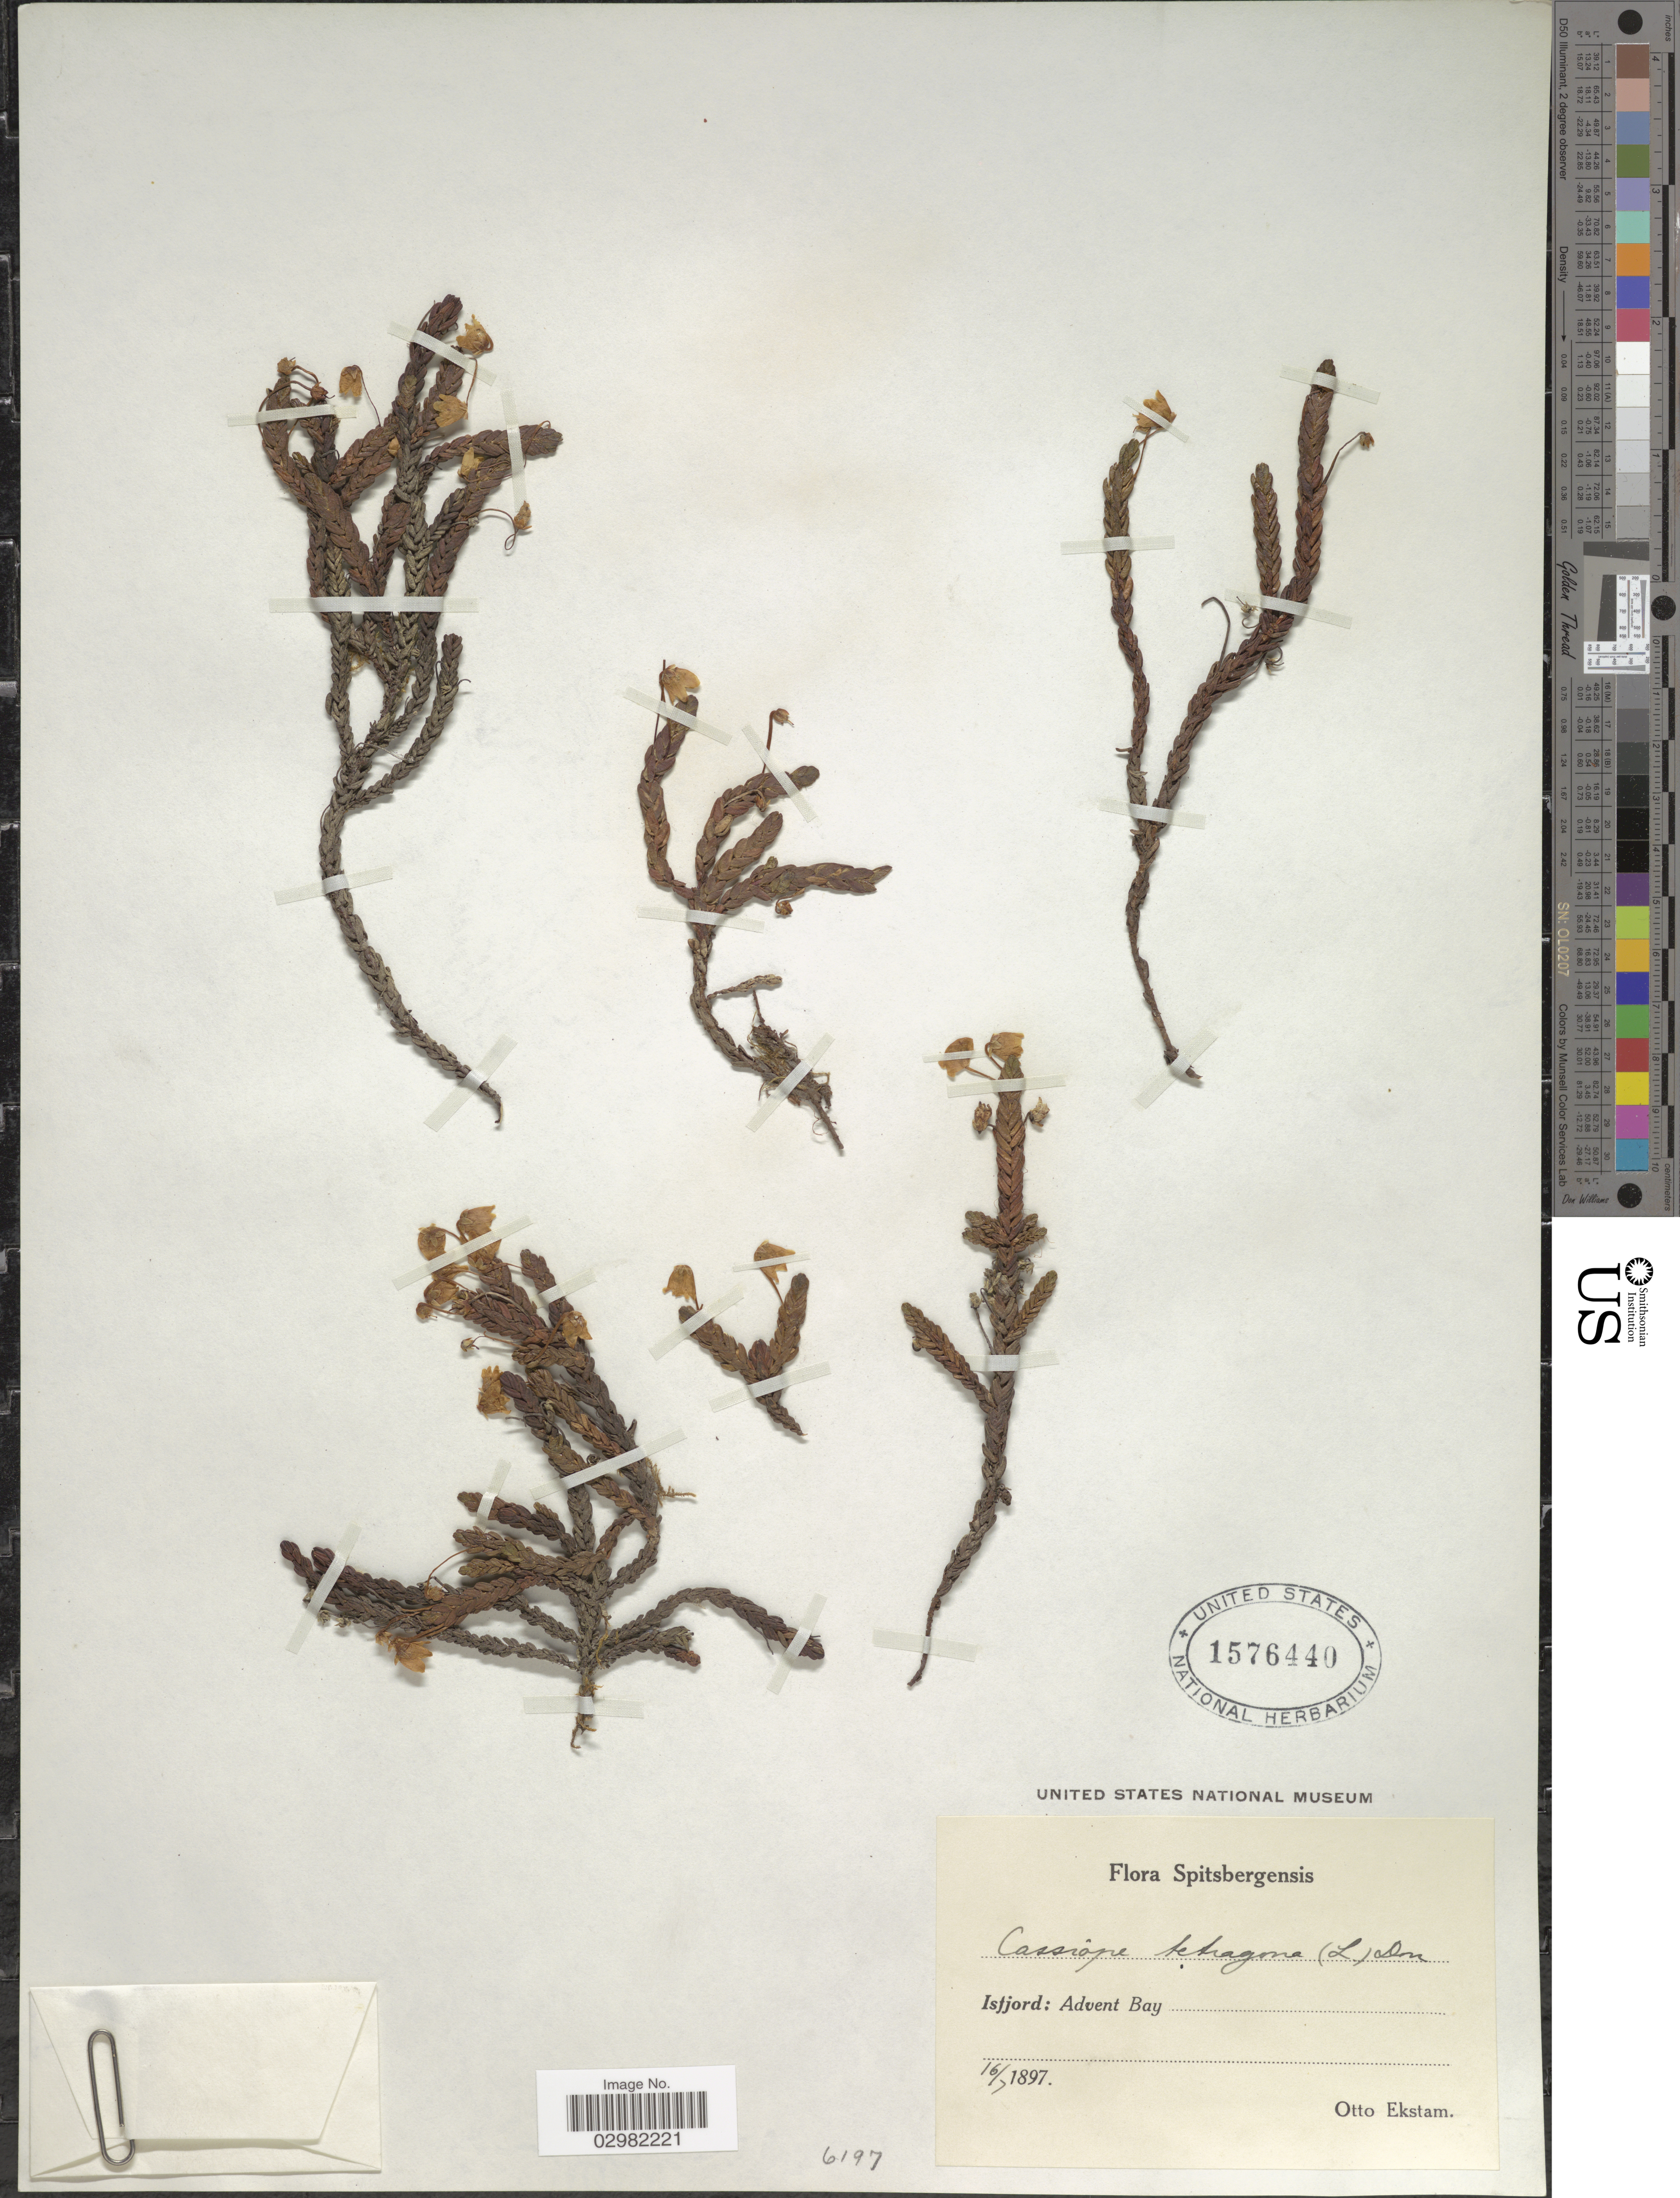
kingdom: Plantae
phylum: Tracheophyta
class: Magnoliopsida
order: Ericales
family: Ericaceae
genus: Cassiope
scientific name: Cassiope tetragona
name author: (L.) D. Don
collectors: O. Ekstam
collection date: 1897-07-16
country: Norway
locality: Spitsbergensis. Isfjord: Advent Bay.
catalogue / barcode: US 1576440